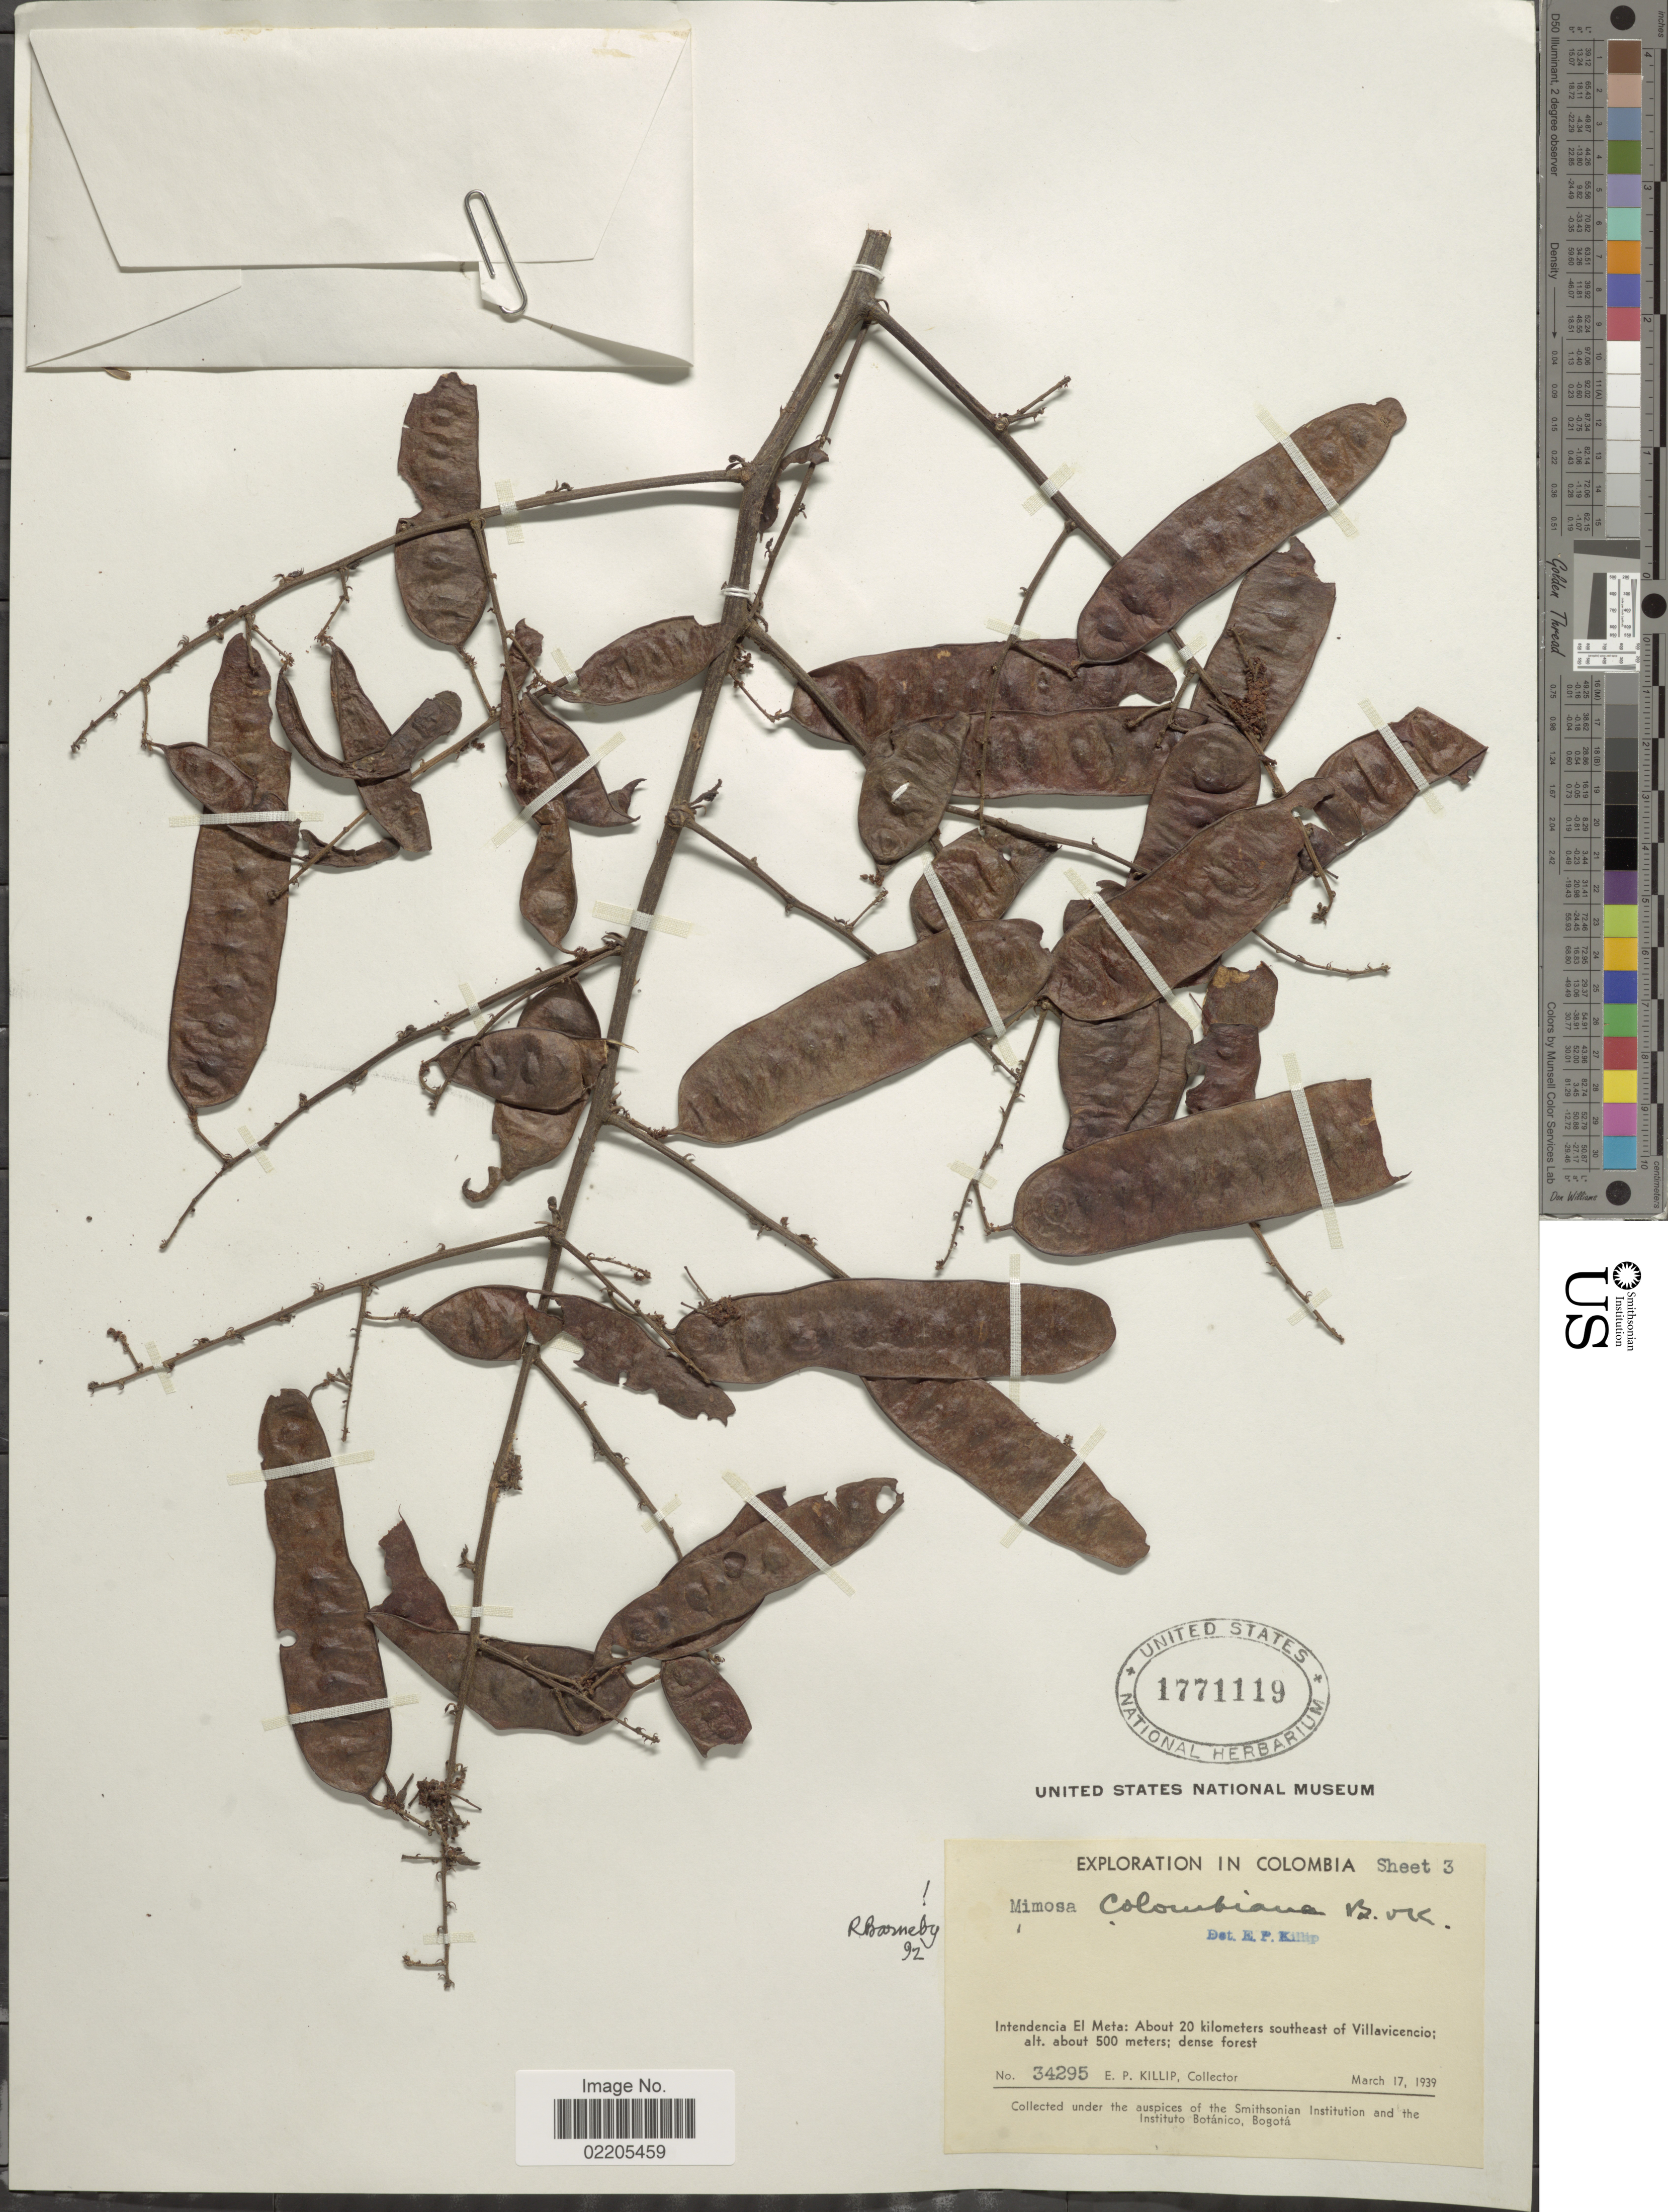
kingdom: Plantae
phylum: Tracheophyta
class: Magnoliopsida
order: Fabales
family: Fabaceae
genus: Mimosa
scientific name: Mimosa colombiana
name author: Britton & Killip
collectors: E. P. Killip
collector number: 34295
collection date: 1939-03-17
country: Colombia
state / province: Meta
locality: Intendencia El Meta: About 20 kilometers southeast of Villavicencio.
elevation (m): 500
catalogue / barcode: US 1771119